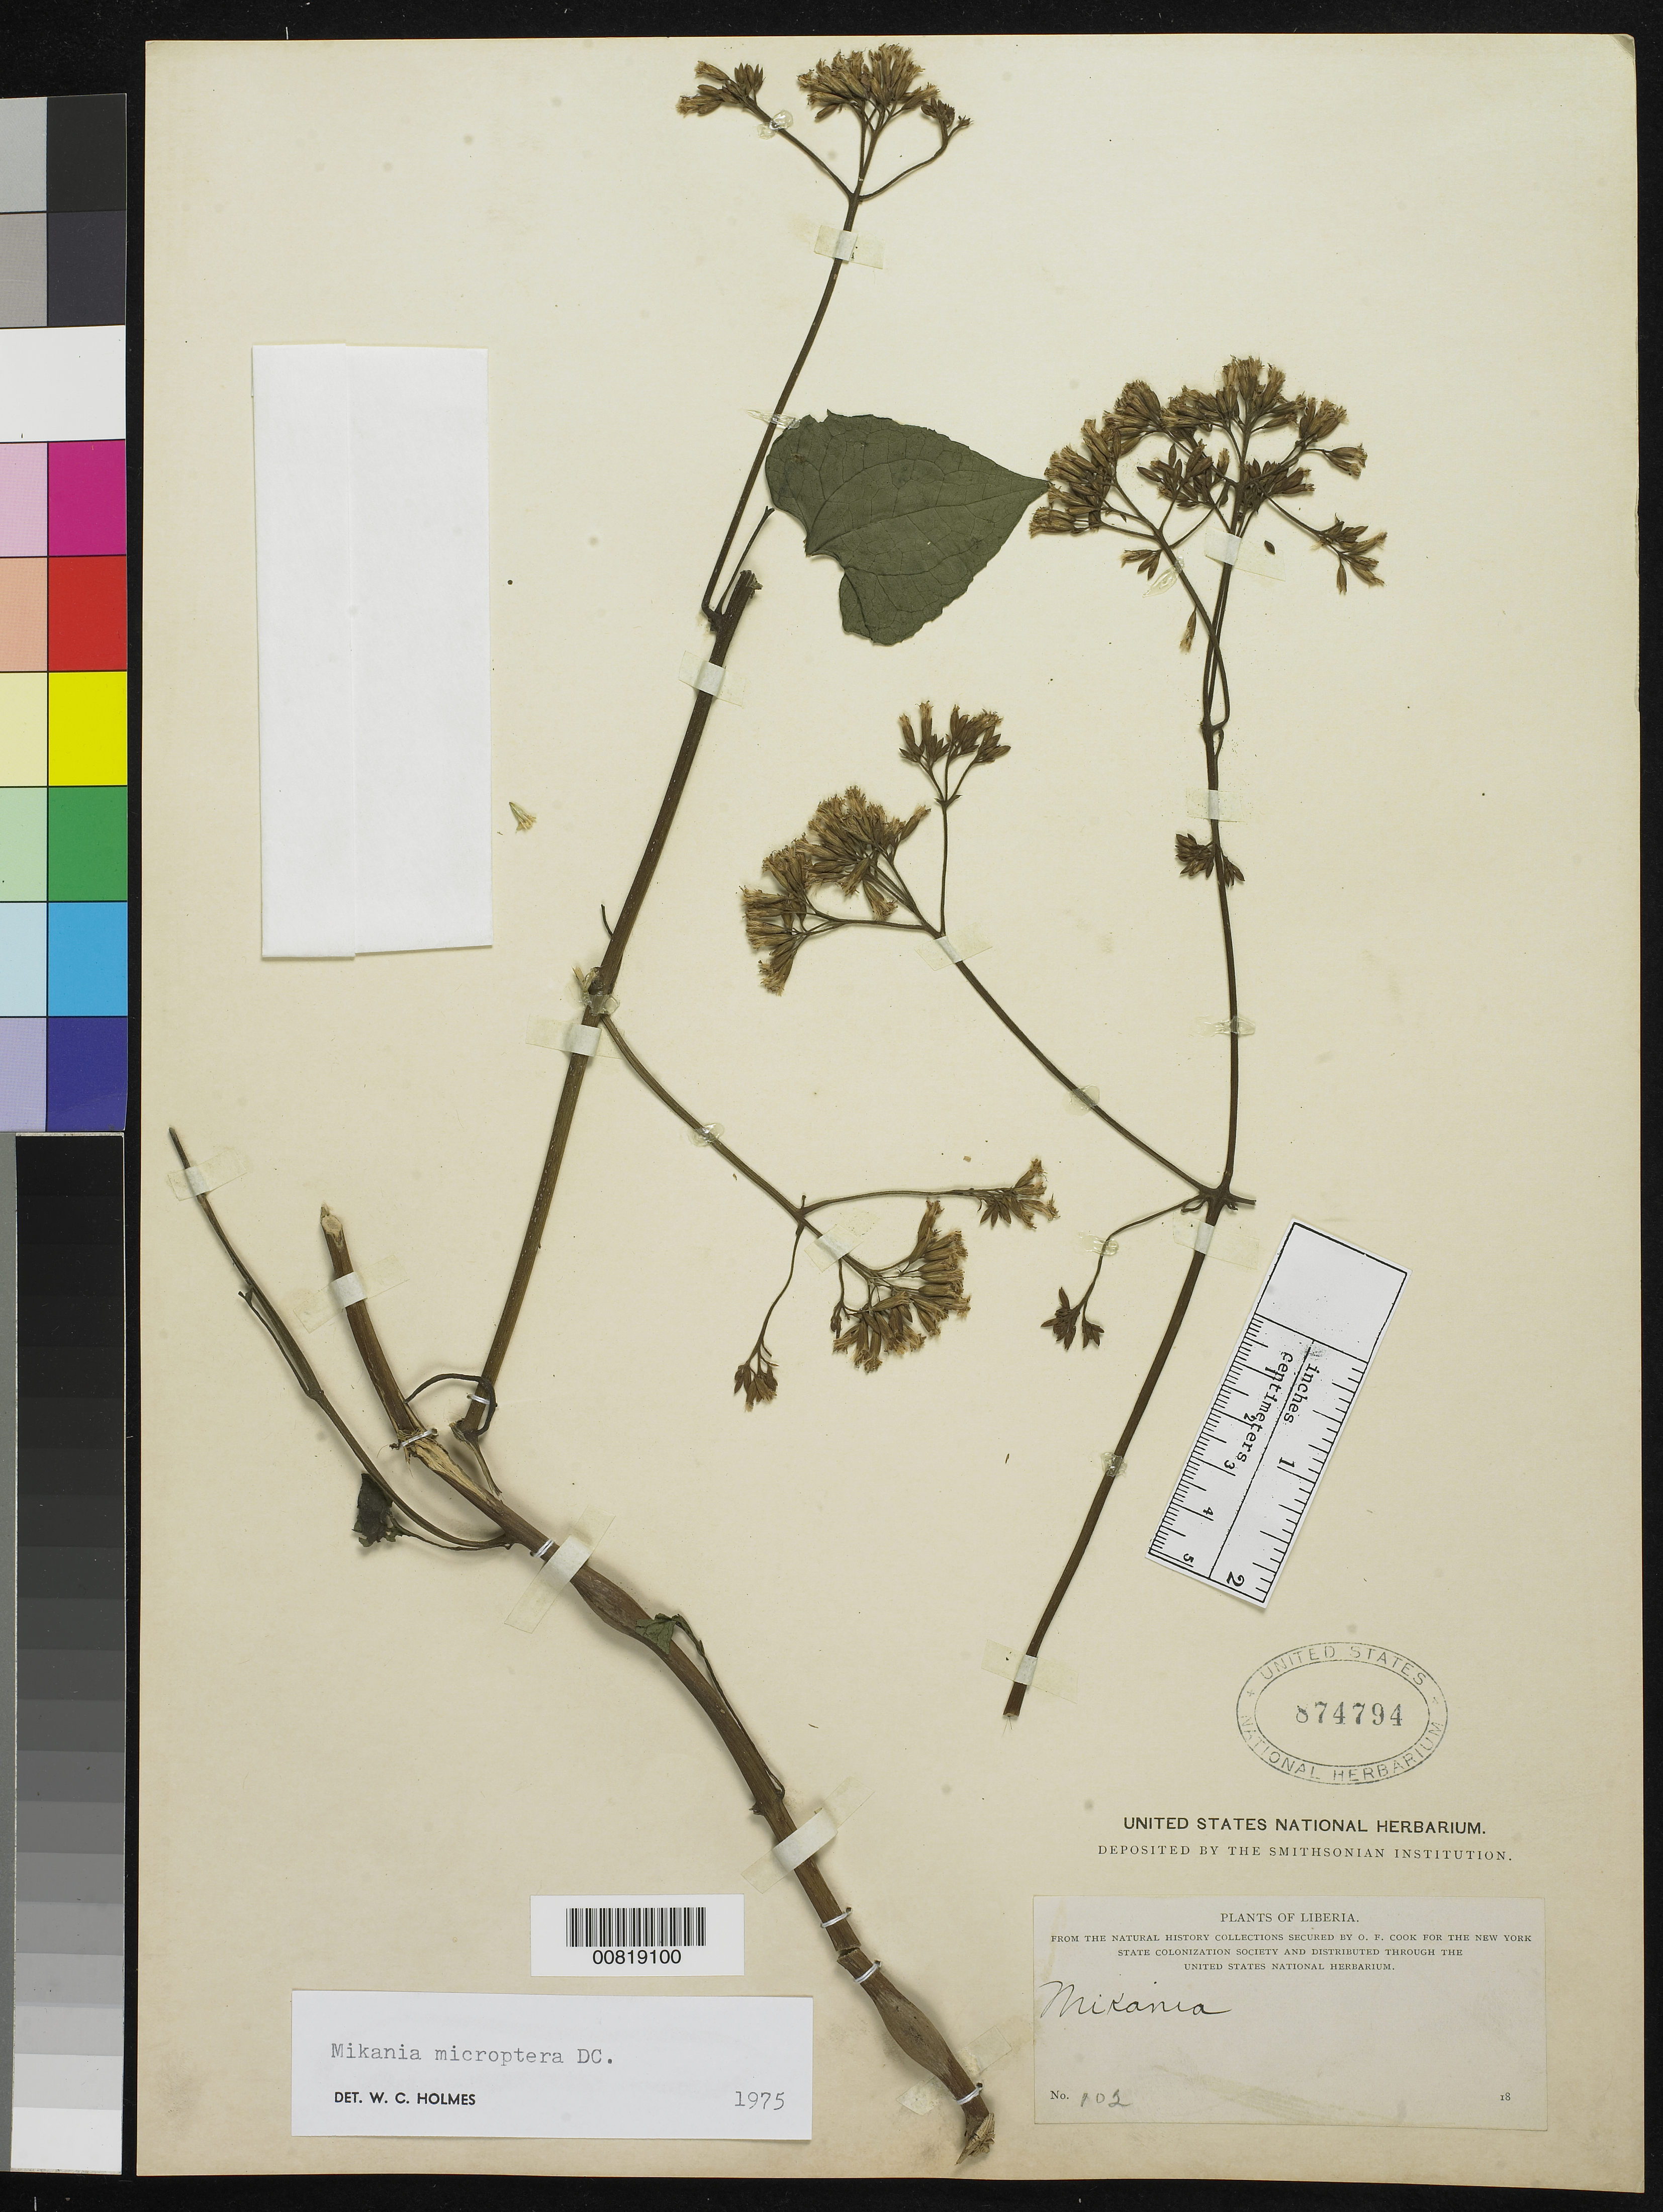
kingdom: Plantae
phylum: Tracheophyta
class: Magnoliopsida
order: Asterales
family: Asteraceae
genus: Mikania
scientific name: Mikania microptera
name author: DC.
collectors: O. F. Cook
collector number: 102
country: Liberia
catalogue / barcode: US 874794